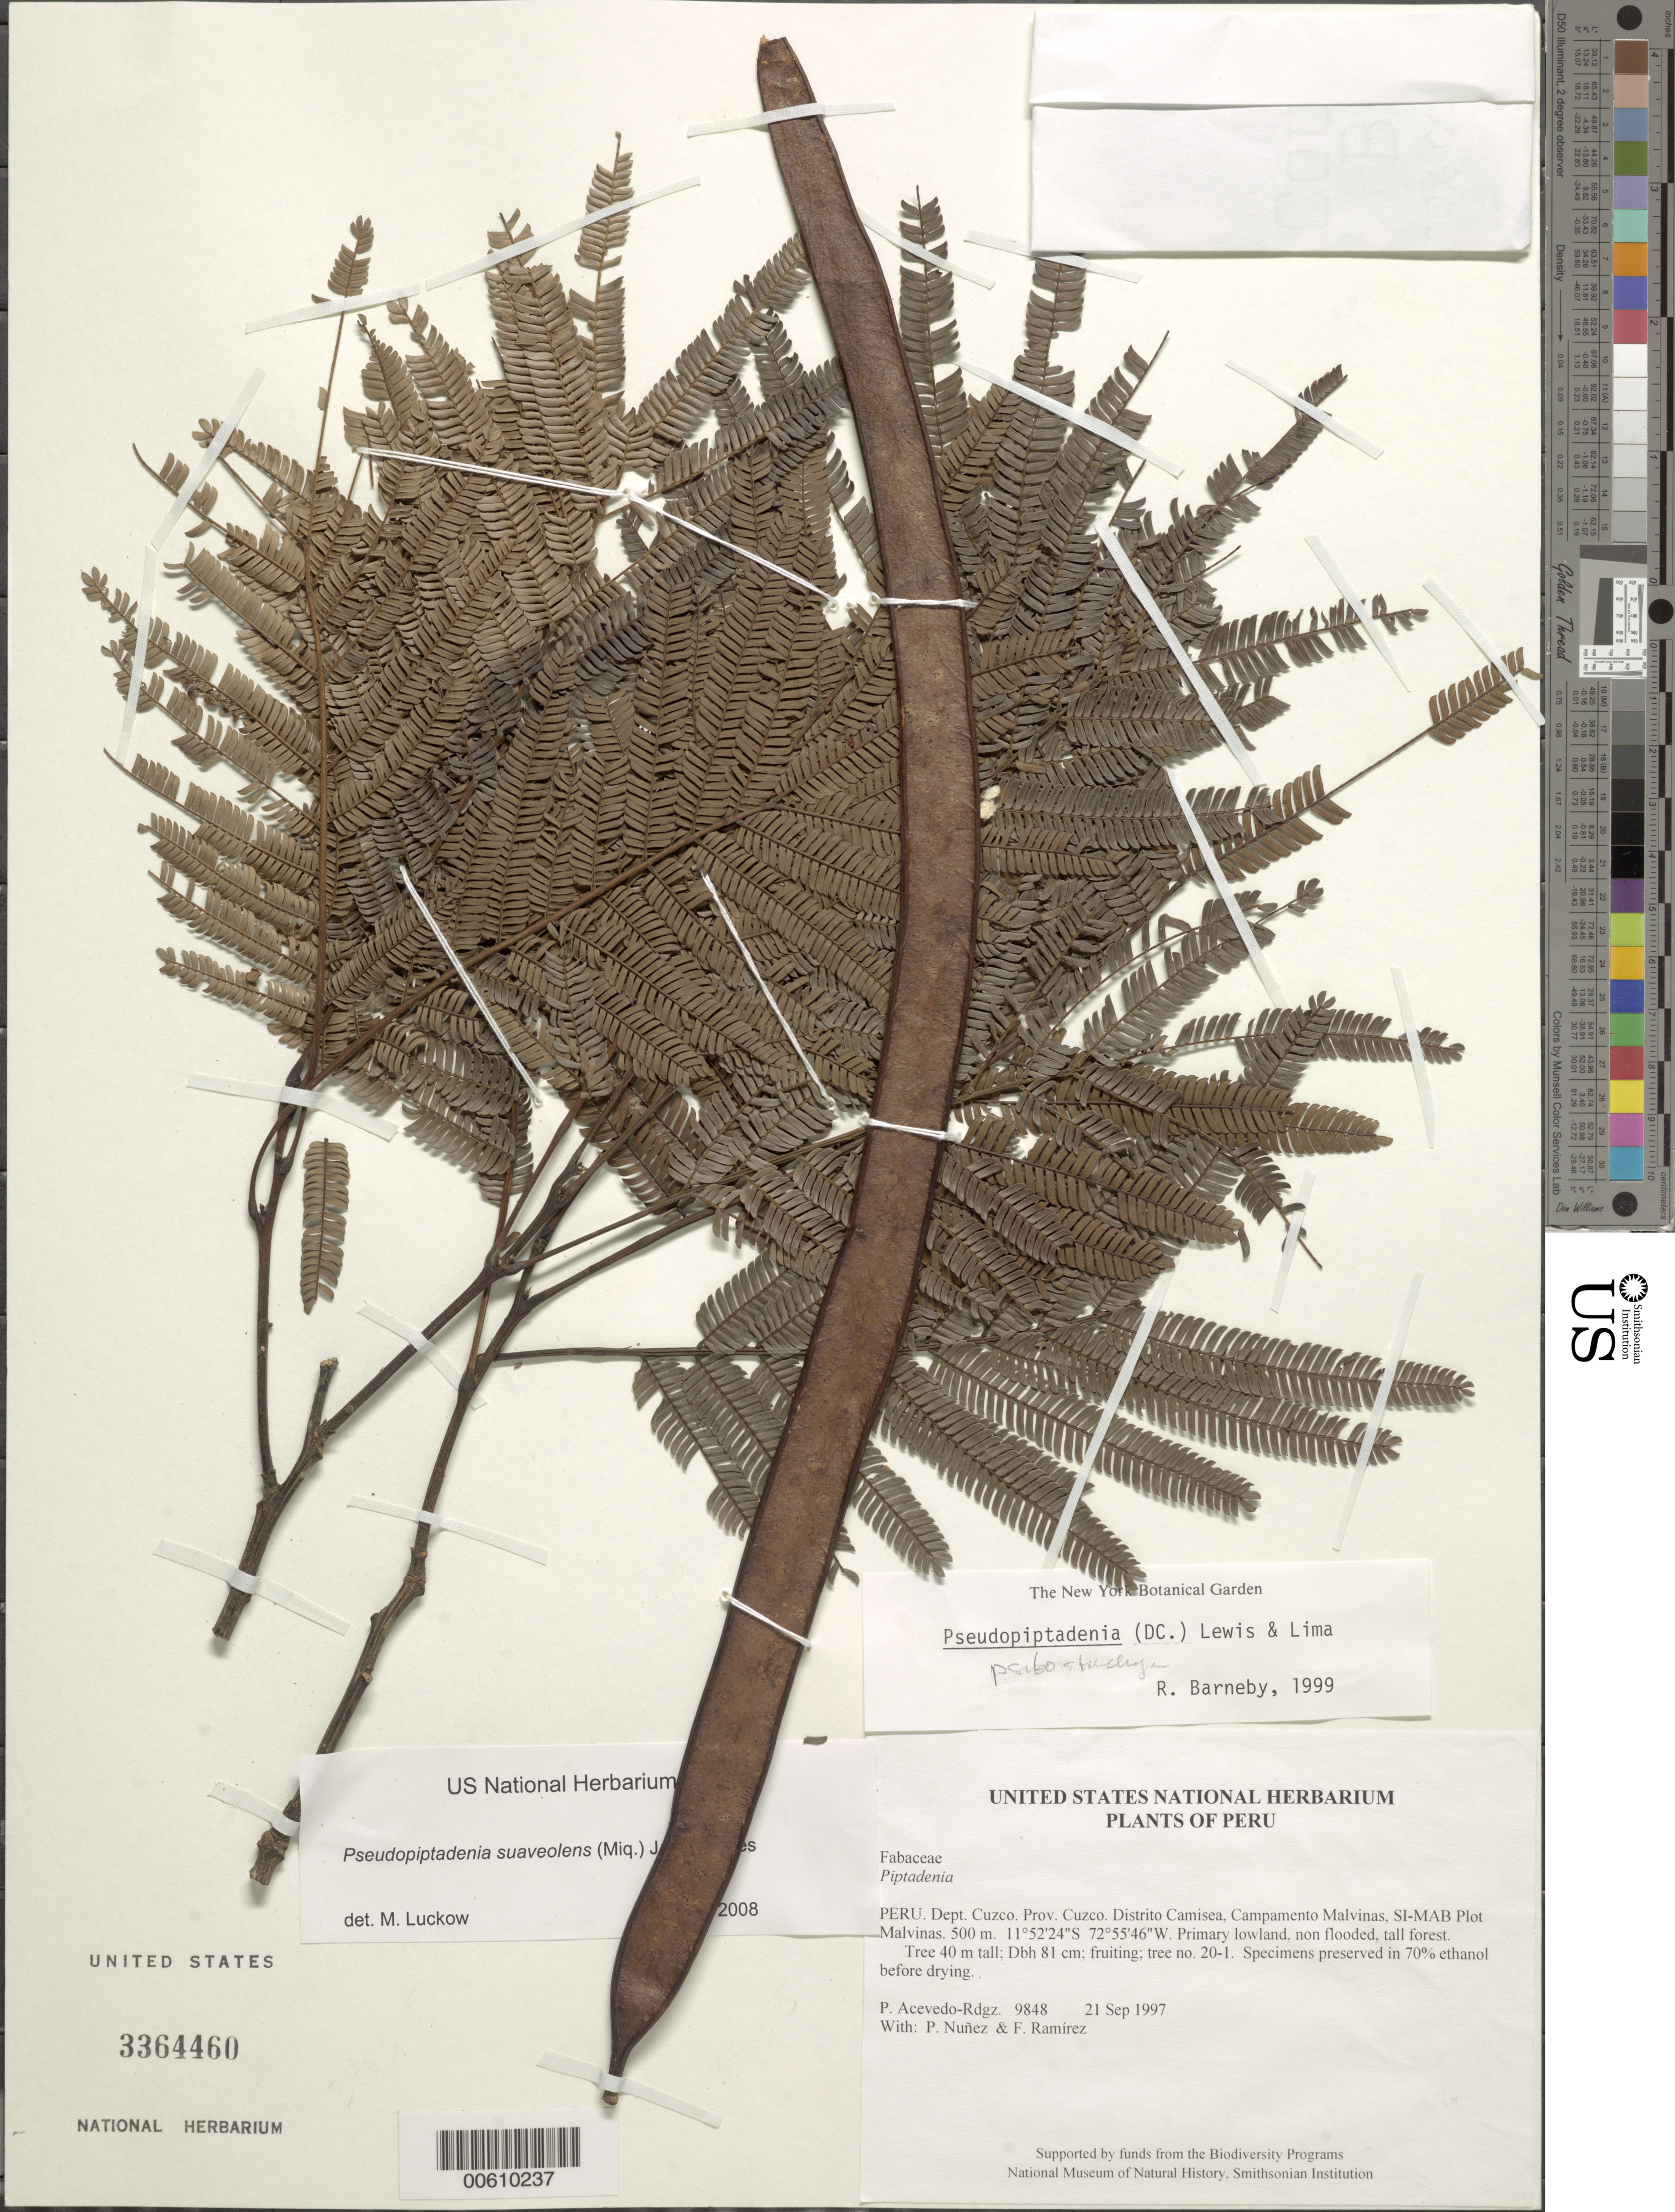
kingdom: Plantae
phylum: Tracheophyta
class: Magnoliopsida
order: Fabales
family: Fabaceae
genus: Marlimorimia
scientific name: Marlimorimia psilostachya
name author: (DC.) L.P. Queiroz & Marc.F. Simon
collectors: P. Acevedo-Rodr., P. Nuñez V. & F. Ramirez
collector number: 9848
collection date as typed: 21 Sep 1997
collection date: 1997-09-21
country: Peru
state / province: Cusco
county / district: Cusco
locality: Distrito Camisea, Campamento Malvinas, SI-MAB Plot Malvinas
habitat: Primary lowland, non flooded, tall forest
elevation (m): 500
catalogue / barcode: US 3364460